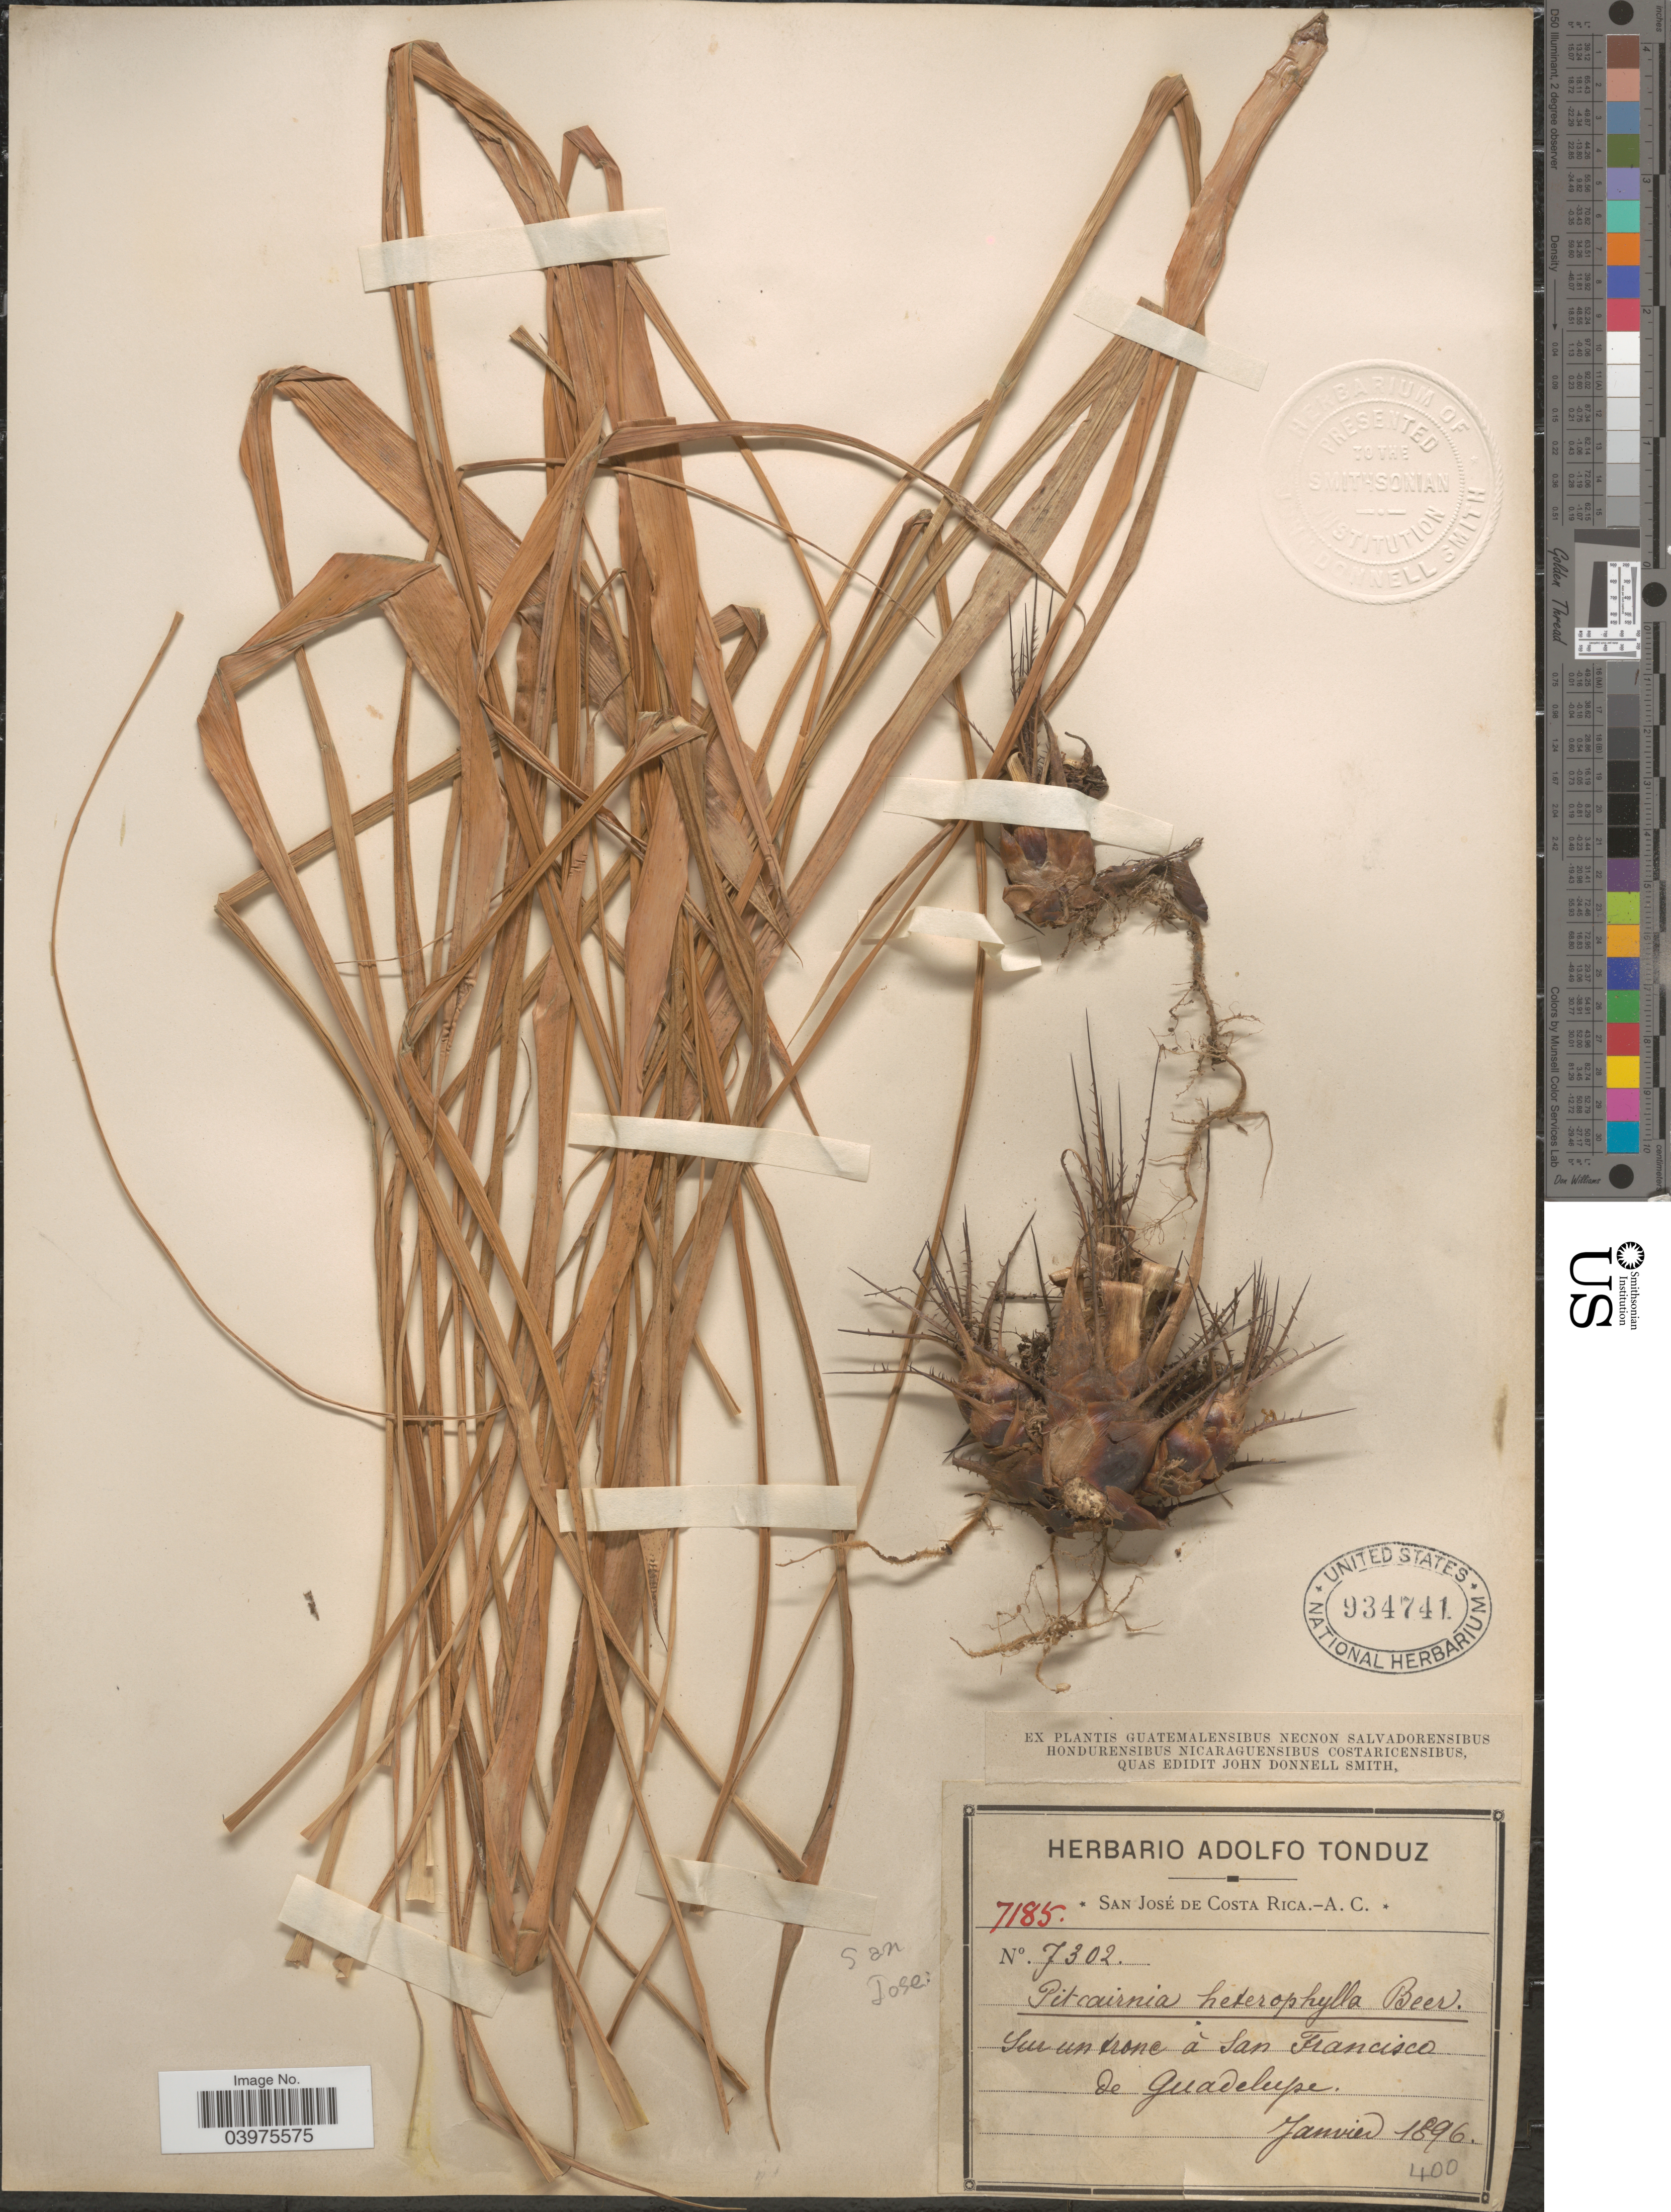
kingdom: Plantae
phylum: Tracheophyta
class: Liliopsida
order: Poales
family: Bromeliaceae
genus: Pitcairnia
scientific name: Pitcairnia heterophylla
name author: (Lindl.) Beer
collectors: A. Tonduz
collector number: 7302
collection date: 1896-01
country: Costa Rica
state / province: San José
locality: Sur un trone á San Francisco de Guadelupe.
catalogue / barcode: US 934741